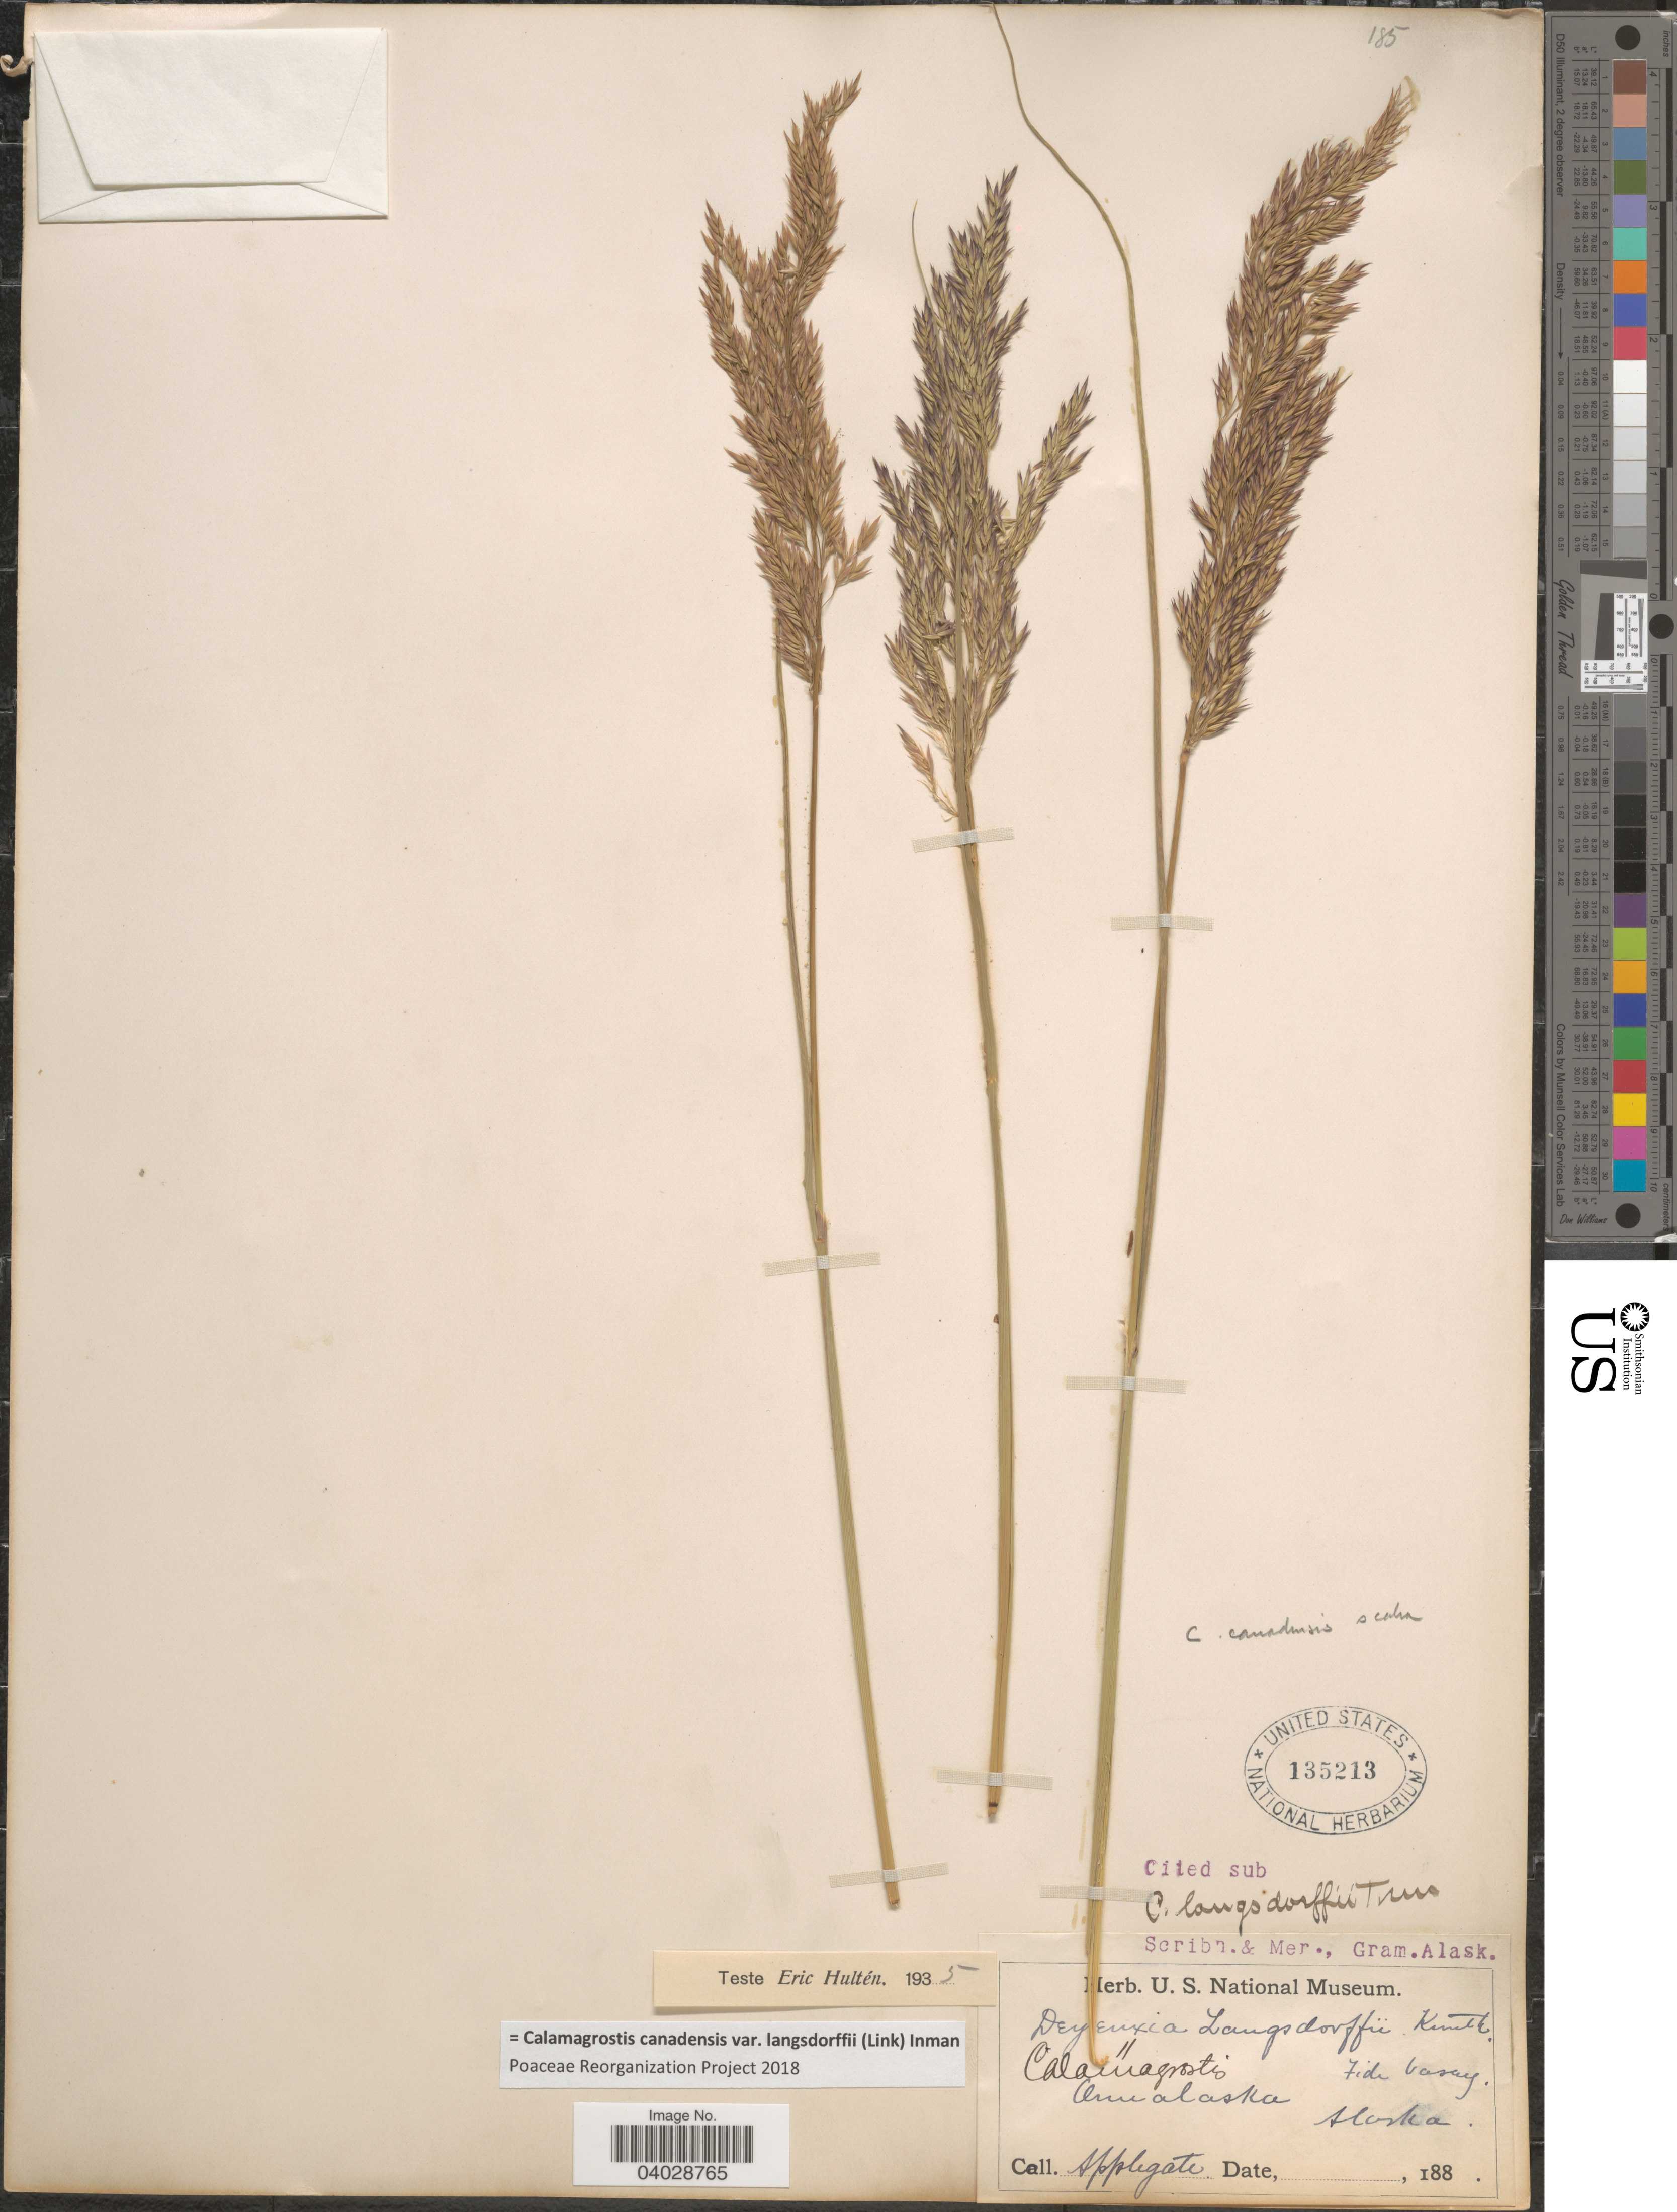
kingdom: Plantae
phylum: Tracheophyta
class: Liliopsida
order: Poales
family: Poaceae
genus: Calamagrostis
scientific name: Calamagrostis canadensis var. langsdorffii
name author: (Link) Inman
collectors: -- Applegate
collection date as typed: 188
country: United States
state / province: Alaska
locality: Unalaska.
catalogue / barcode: US 135213